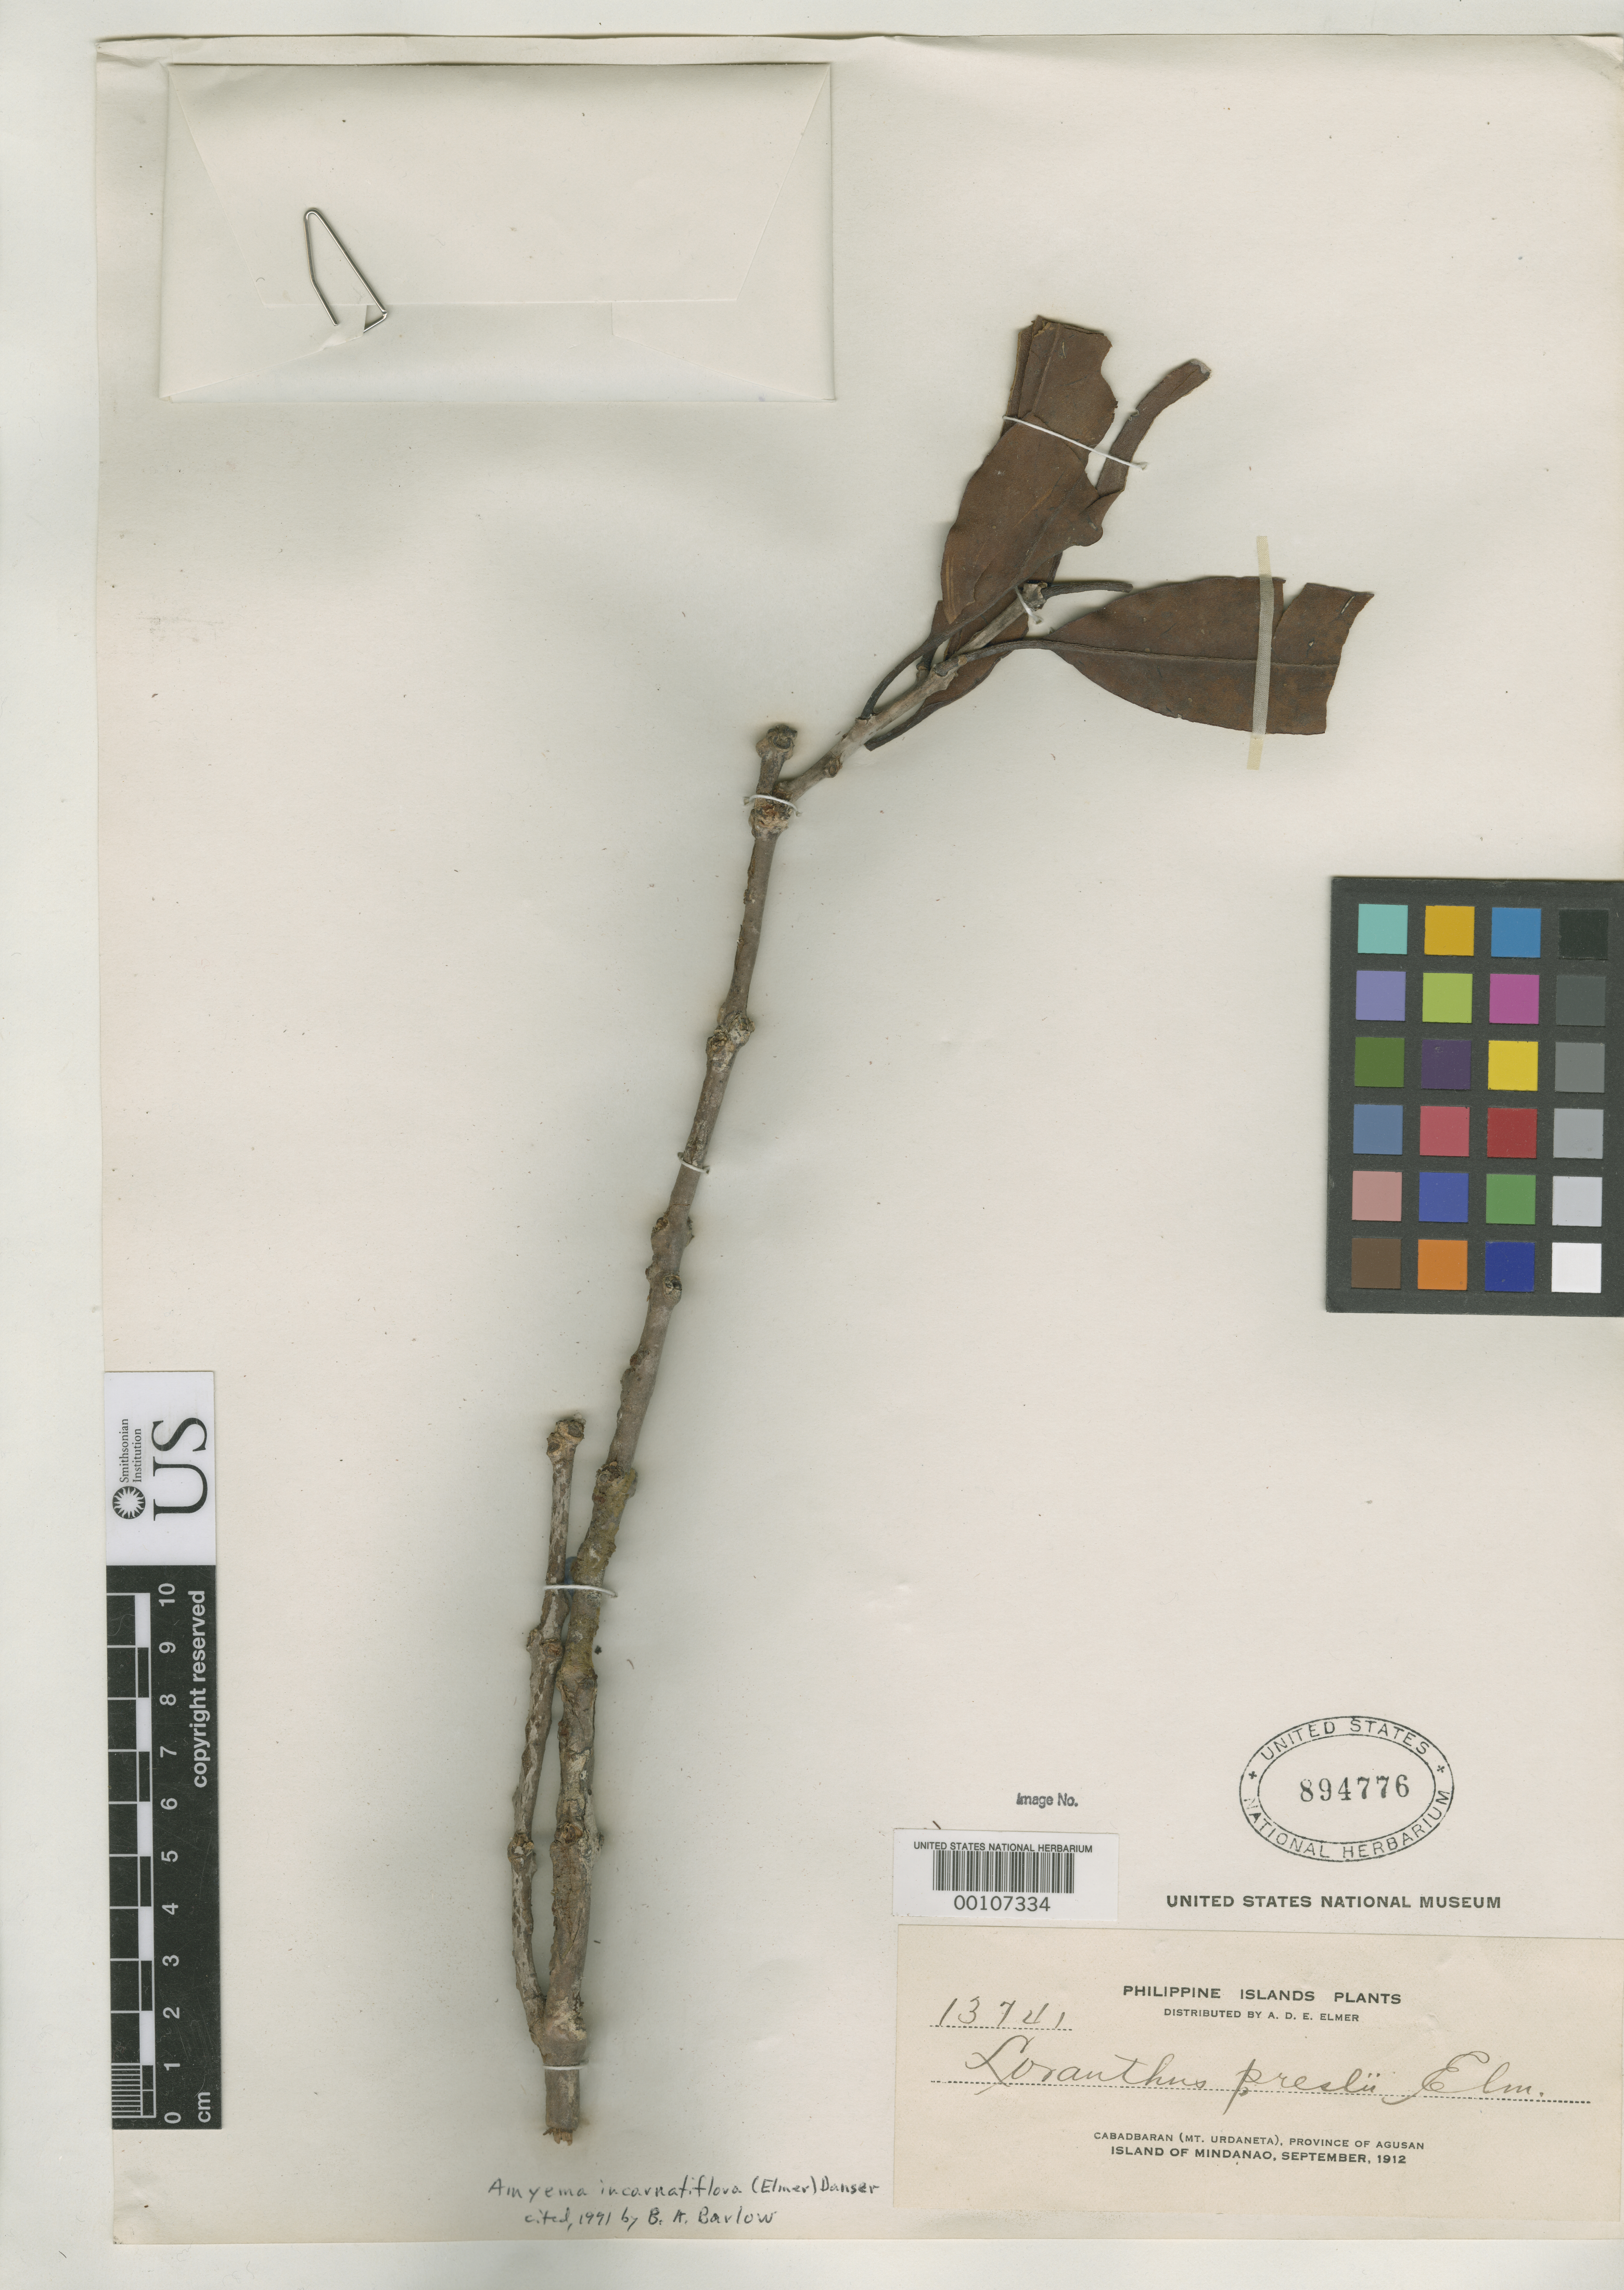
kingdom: Plantae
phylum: Tracheophyta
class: Magnoliopsida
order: Santalales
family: Loranthaceae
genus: Loranthus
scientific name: Loranthus preslii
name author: Elmer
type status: Isotype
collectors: A. D. E. Elmer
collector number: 13741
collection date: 1912-07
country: Philippines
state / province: Caraga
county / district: Agusan del Norte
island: Mindanao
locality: Cabadbaran (Mt. Urdaneta), province of Agusan, Island of Mindanao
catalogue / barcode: US 894776